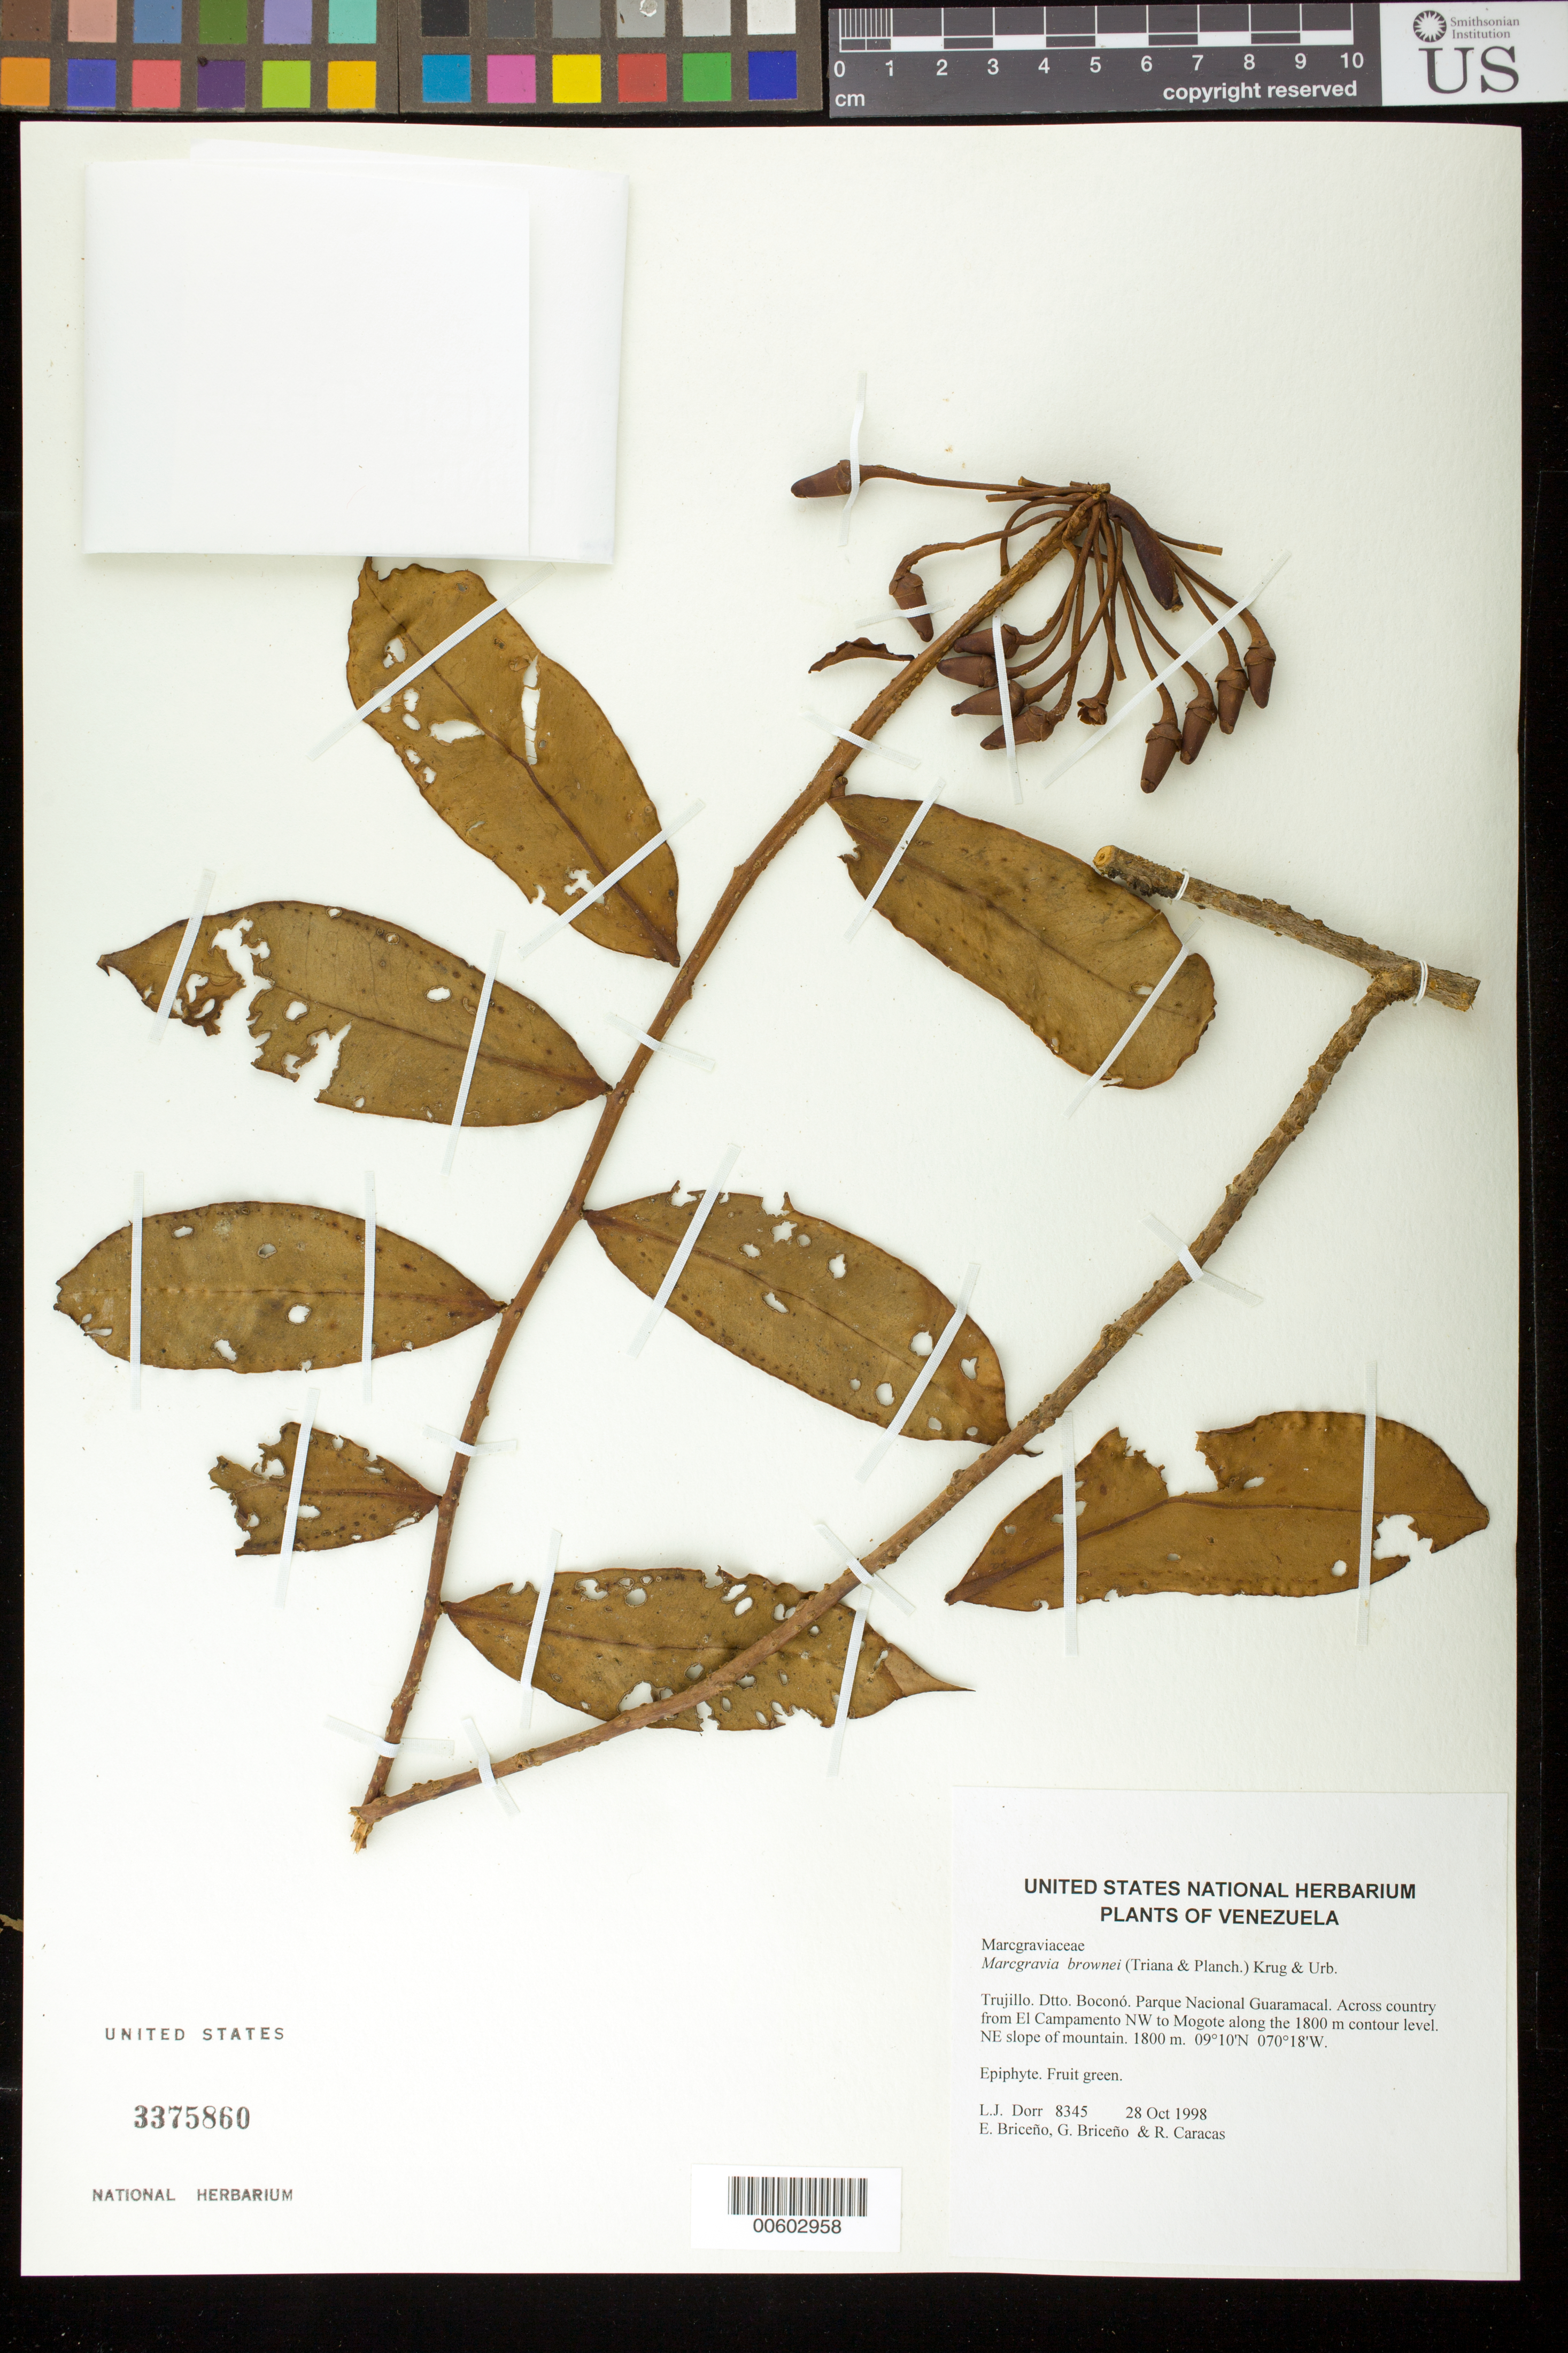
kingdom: Plantae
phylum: Tracheophyta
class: Magnoliopsida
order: Ericales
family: Marcgraviaceae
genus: Marcgravia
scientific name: Marcgravia brownei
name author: (Triana & Planch.) Krug & Urb.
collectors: L. J. Dorr, E. Briceño, G. Briceño & R. Caracas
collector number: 8345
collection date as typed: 28 Oct 1998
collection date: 1998-10-28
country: Venezuela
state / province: Trujillo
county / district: Boconó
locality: Parque Nacional Guaramacal. Across country from El Campamento NW to Mogote along the 1800 m contour level. NE slope of mountain.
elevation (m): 1800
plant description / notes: FR, NY, PORT, US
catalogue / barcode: US 3375860